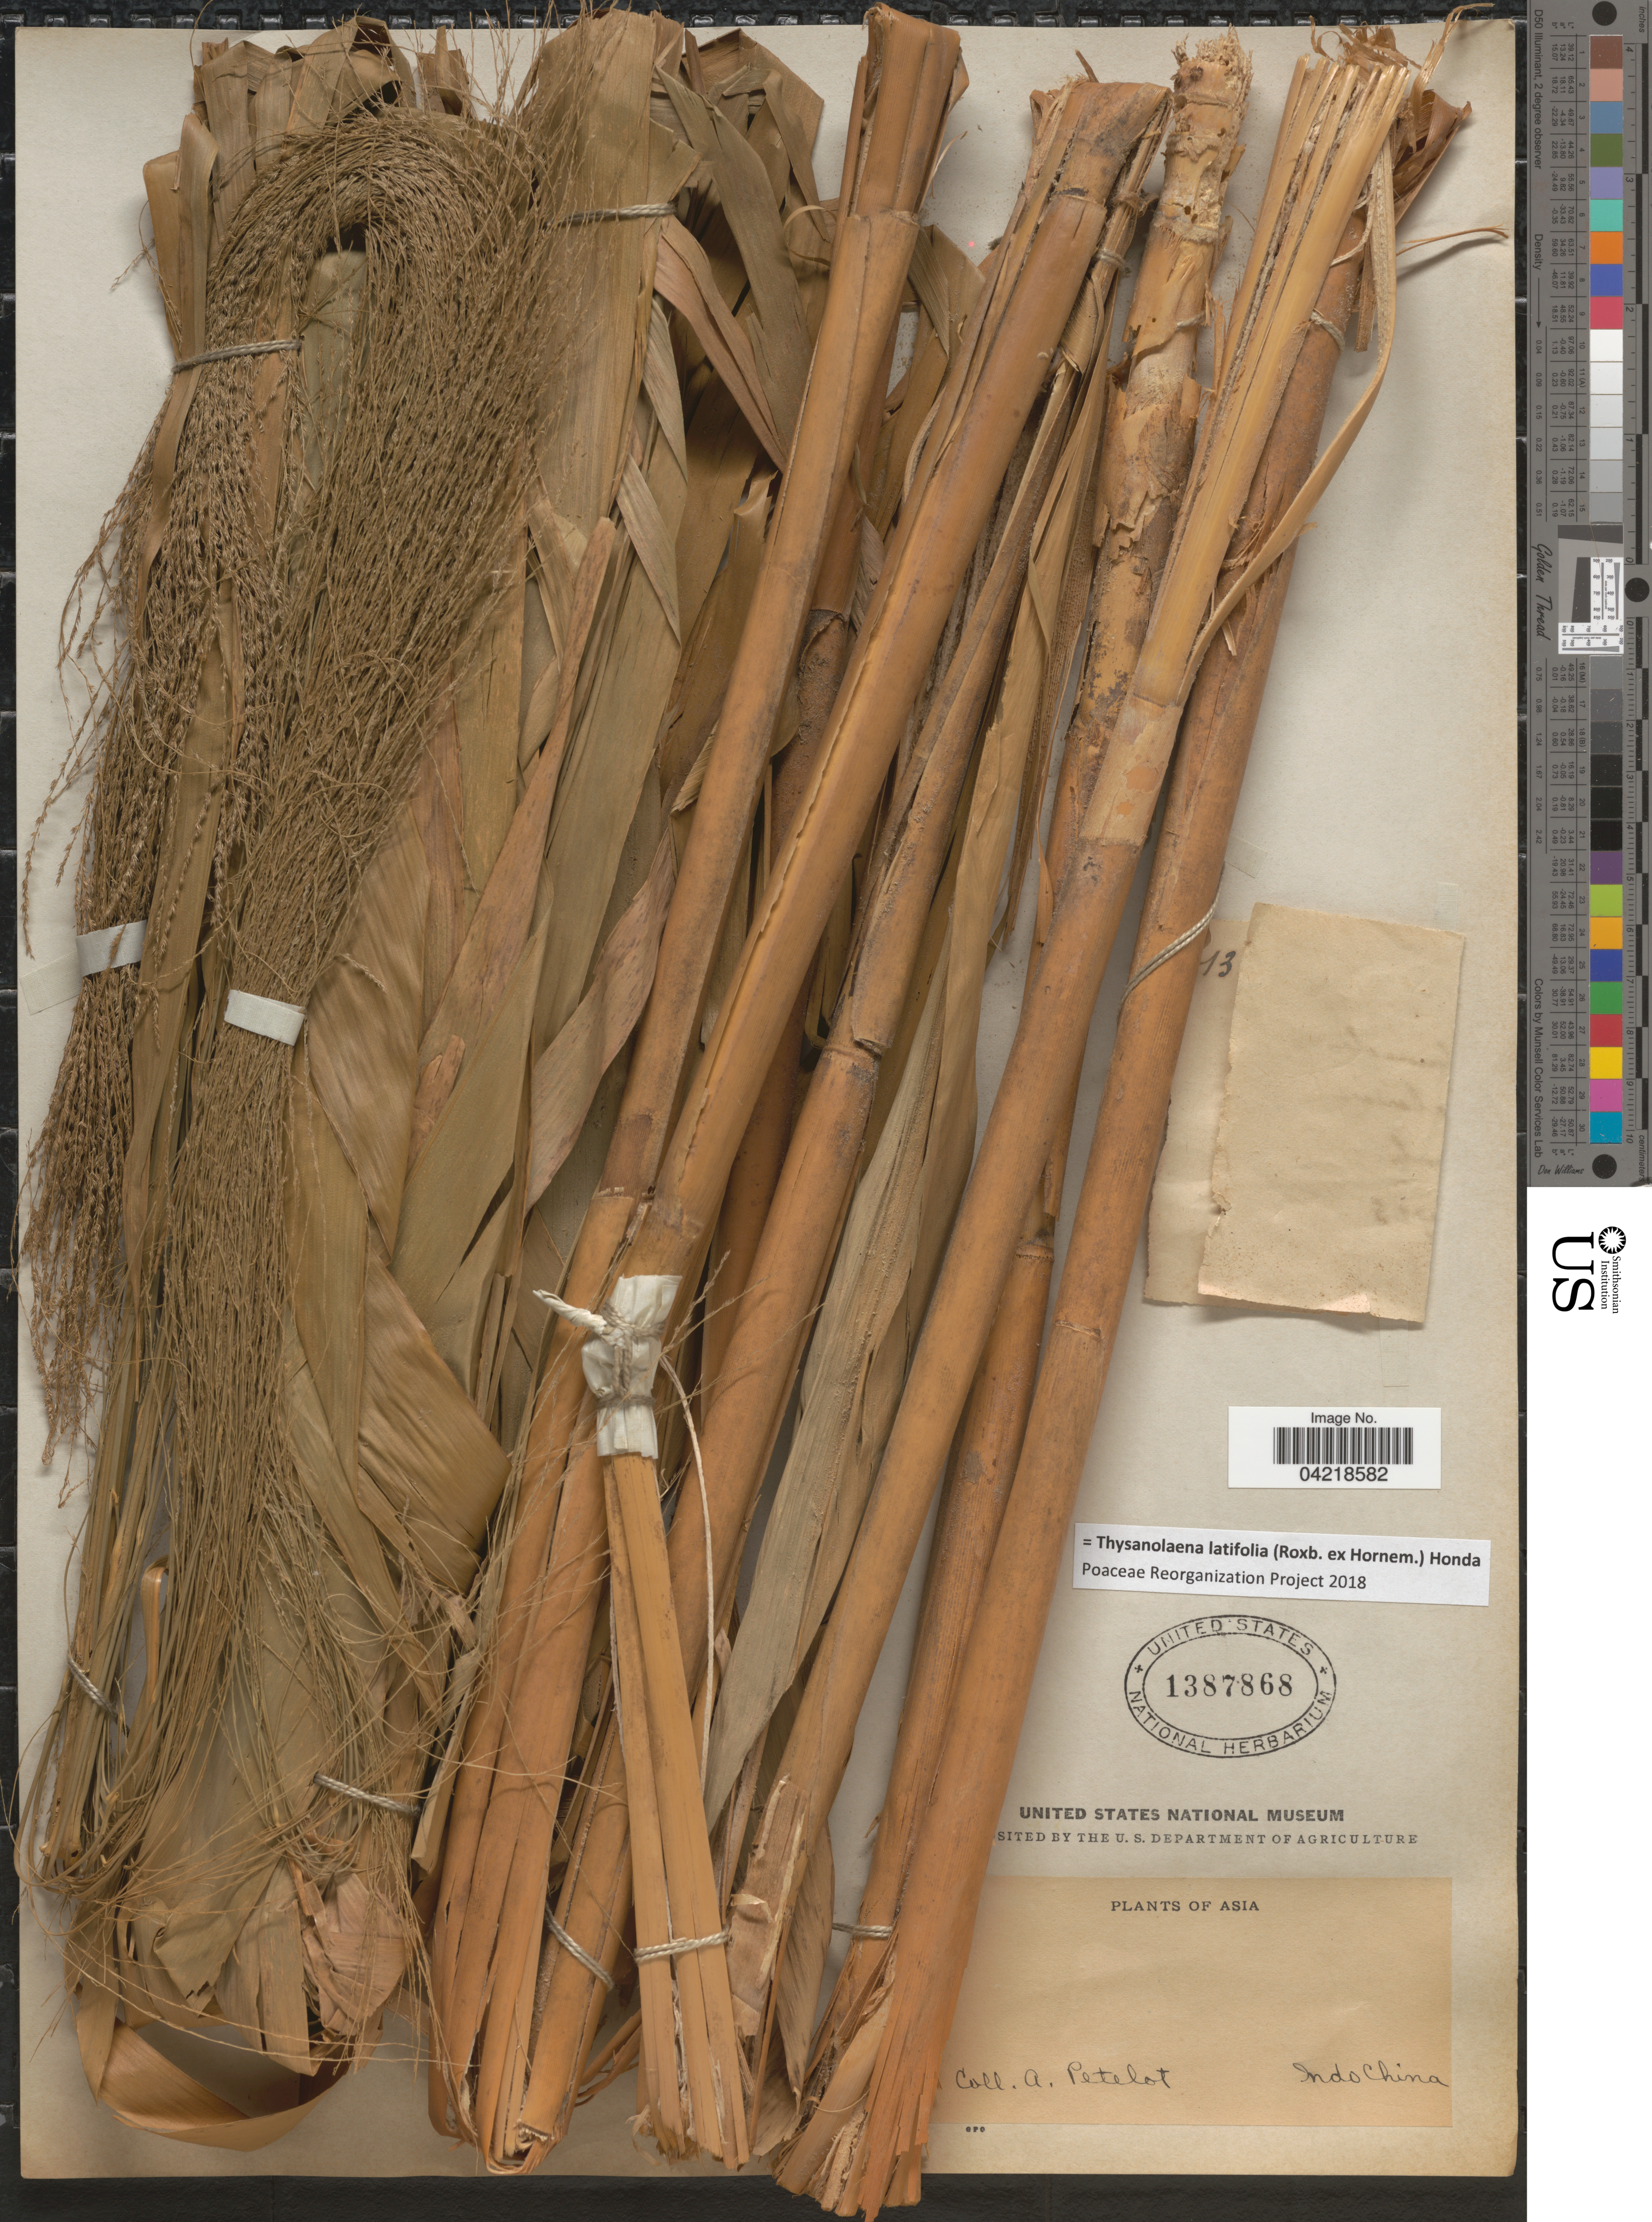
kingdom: Plantae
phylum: Tracheophyta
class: Liliopsida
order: Poales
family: Poaceae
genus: Thysanolaena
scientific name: Thysanolaena latifolia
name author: (Roxb. ex Hornem.) Honda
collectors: A. Petelot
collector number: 13?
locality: Asia. Indo China.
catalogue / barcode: US 1387868